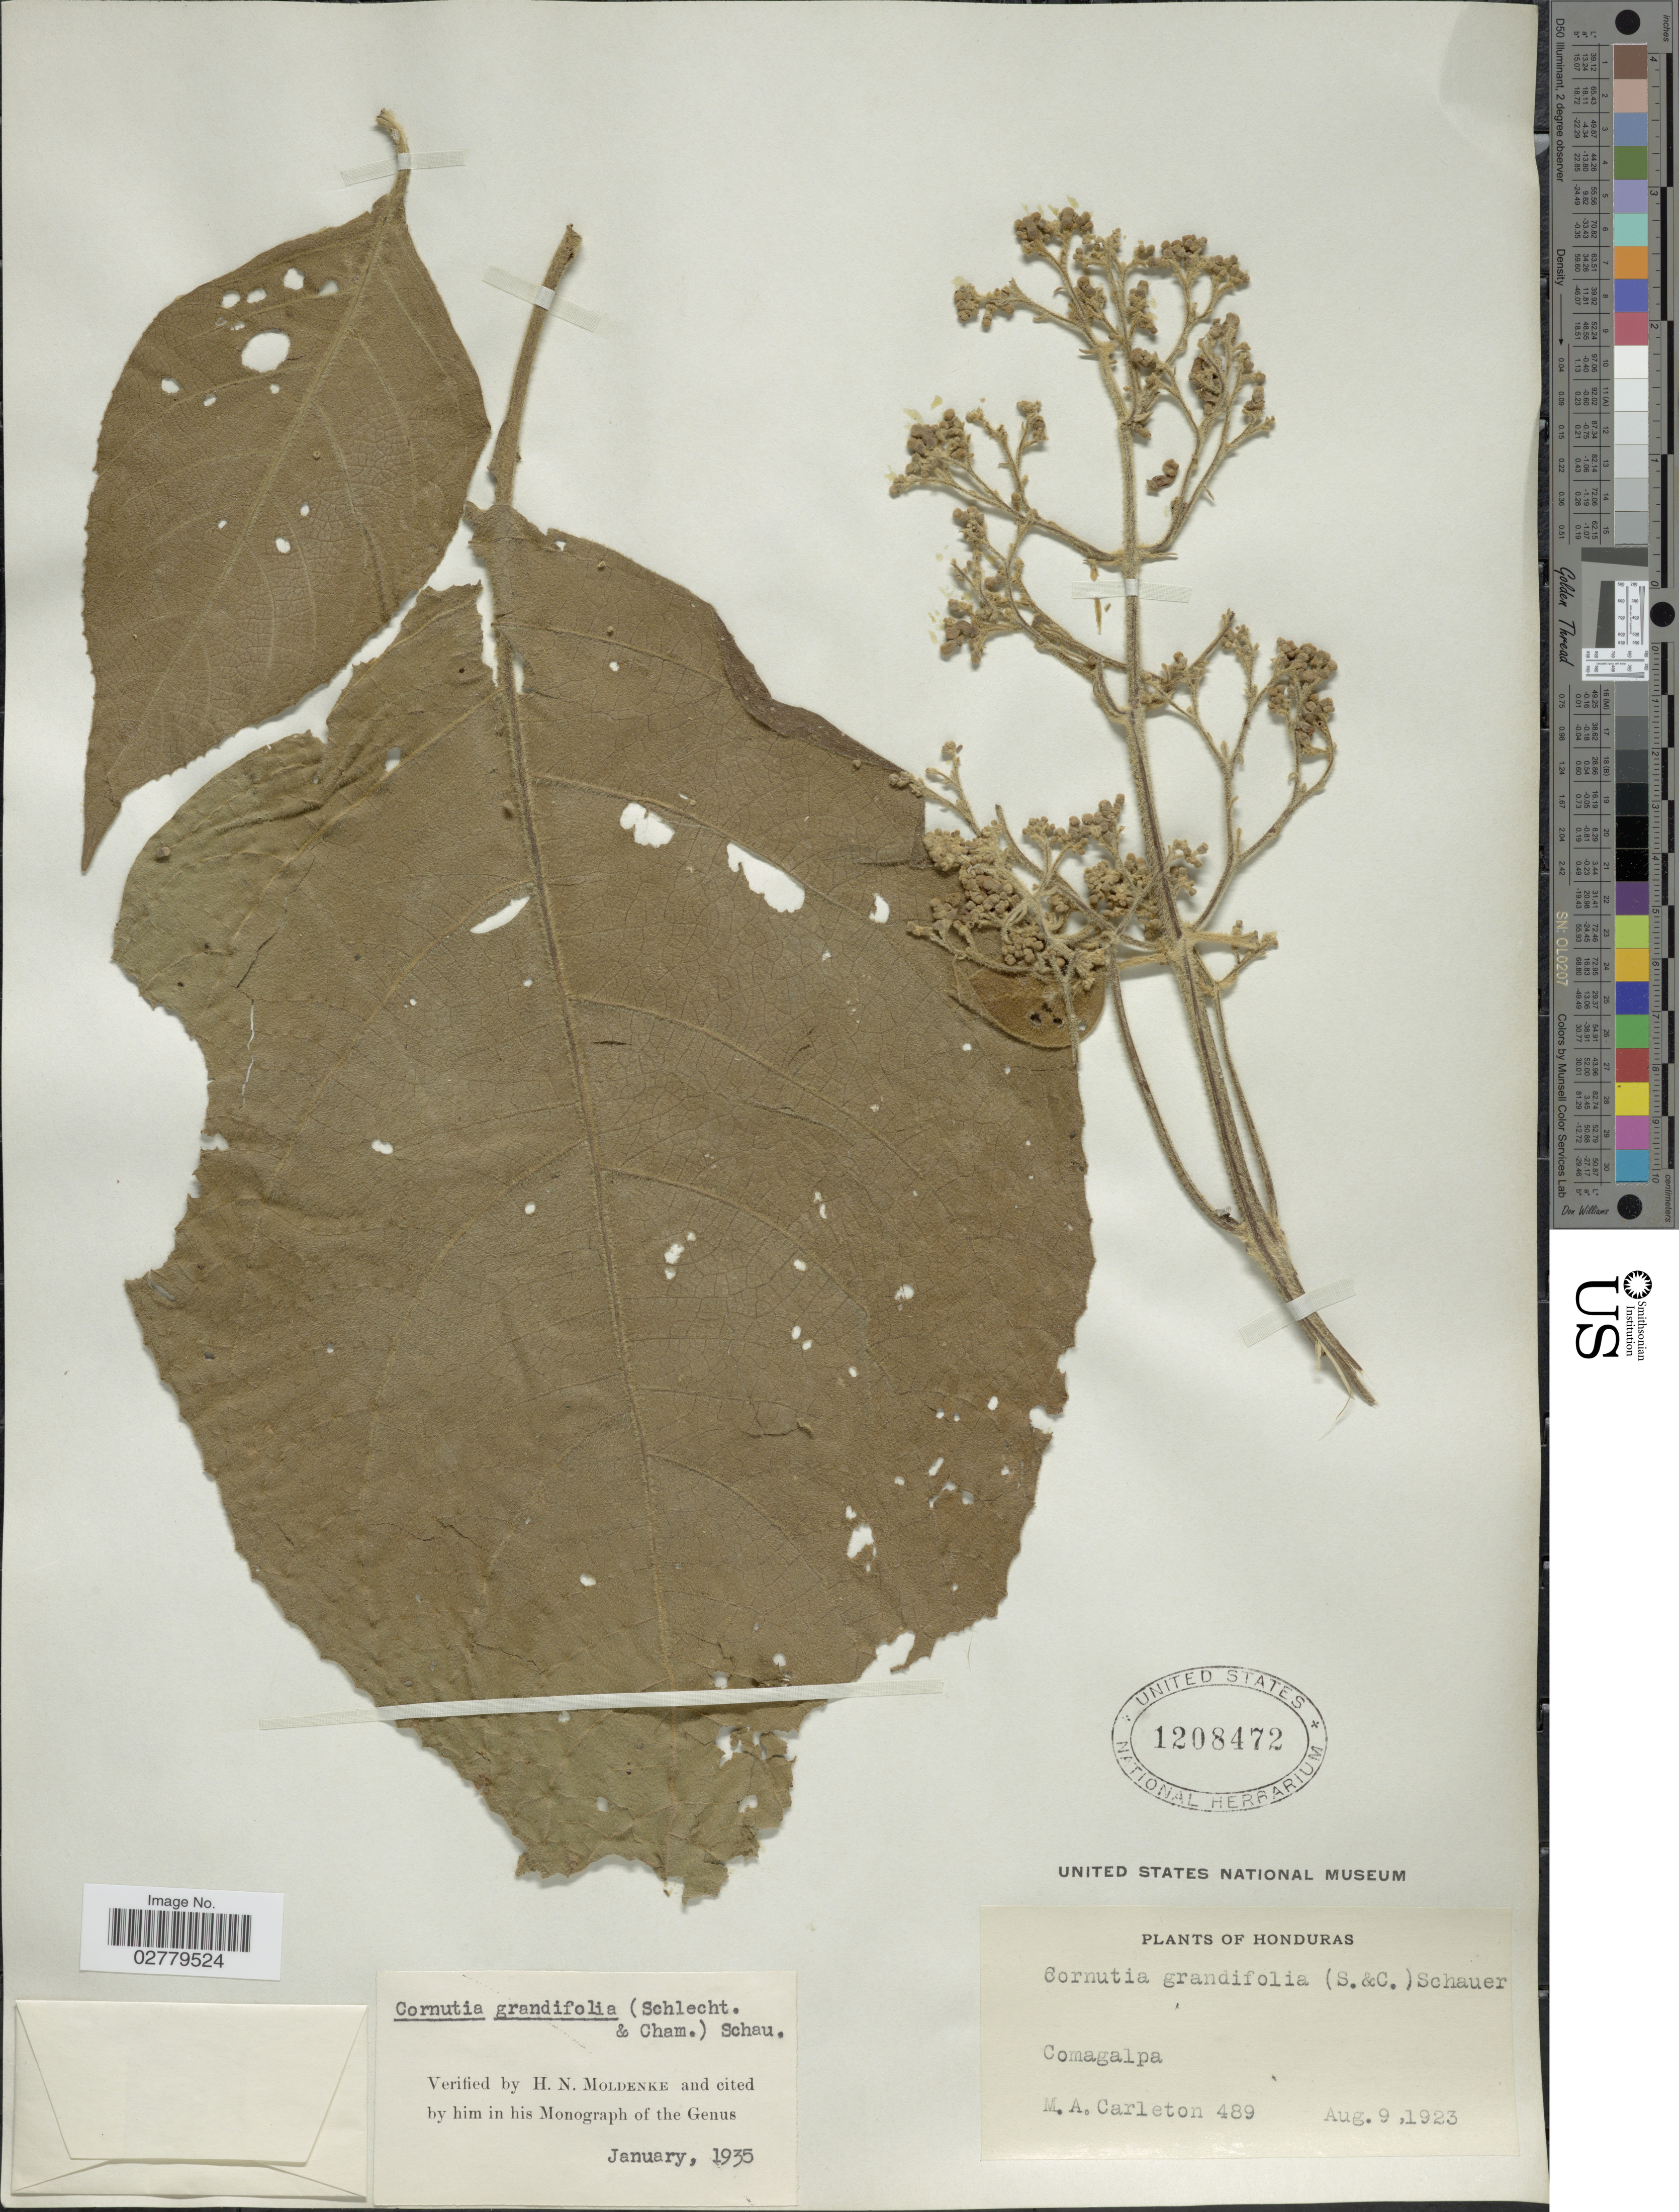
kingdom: Plantae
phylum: Tracheophyta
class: Magnoliopsida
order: Lamiales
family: Lamiaceae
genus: Cornutia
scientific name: Cornutia grandifolia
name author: (Cham. & Schltdl.) Schauer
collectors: M. A. Carleton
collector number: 489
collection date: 1923-08-09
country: Honduras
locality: Comagalpa.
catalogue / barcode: US 1208472